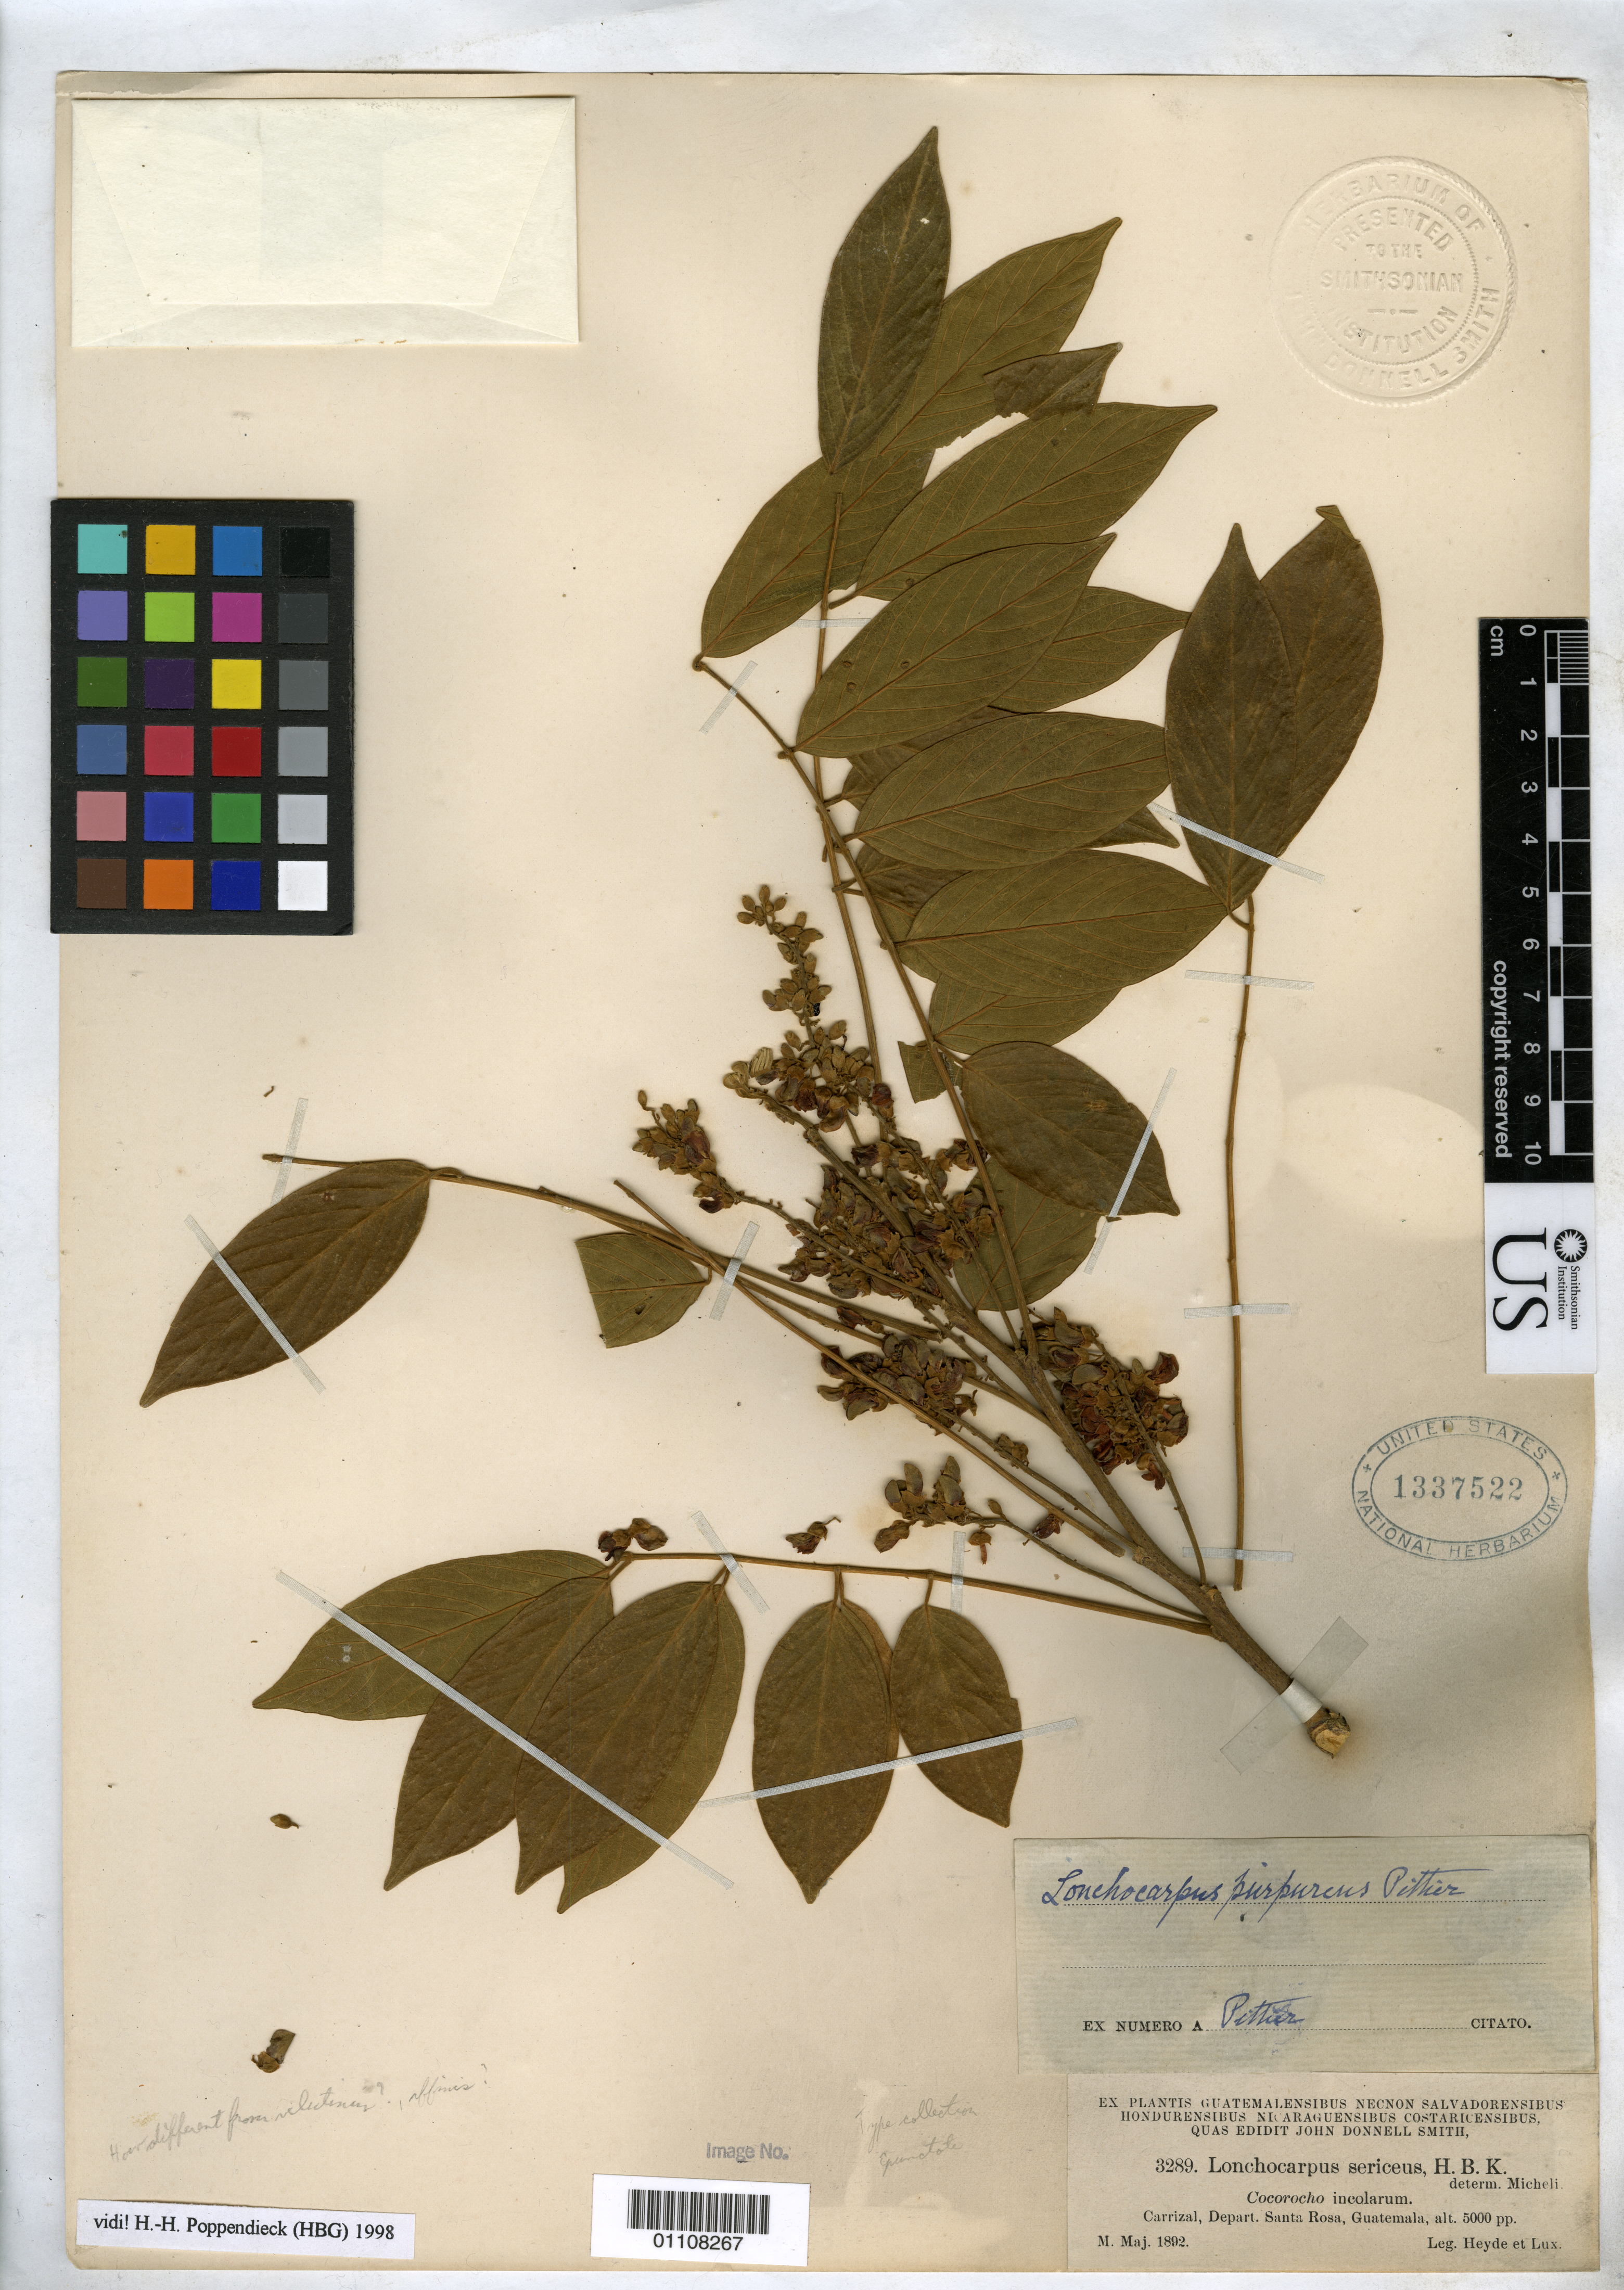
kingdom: Plantae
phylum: Tracheophyta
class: Magnoliopsida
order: Fabales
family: Fabaceae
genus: Lonchocarpus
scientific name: Lonchocarpus purpureus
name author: Pittier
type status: Isotype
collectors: E. T. Heyde & E. Lux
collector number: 3289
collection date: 1892-05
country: Guatemala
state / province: Santa Rosa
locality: Carrizal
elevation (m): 1524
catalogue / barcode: US 1337522